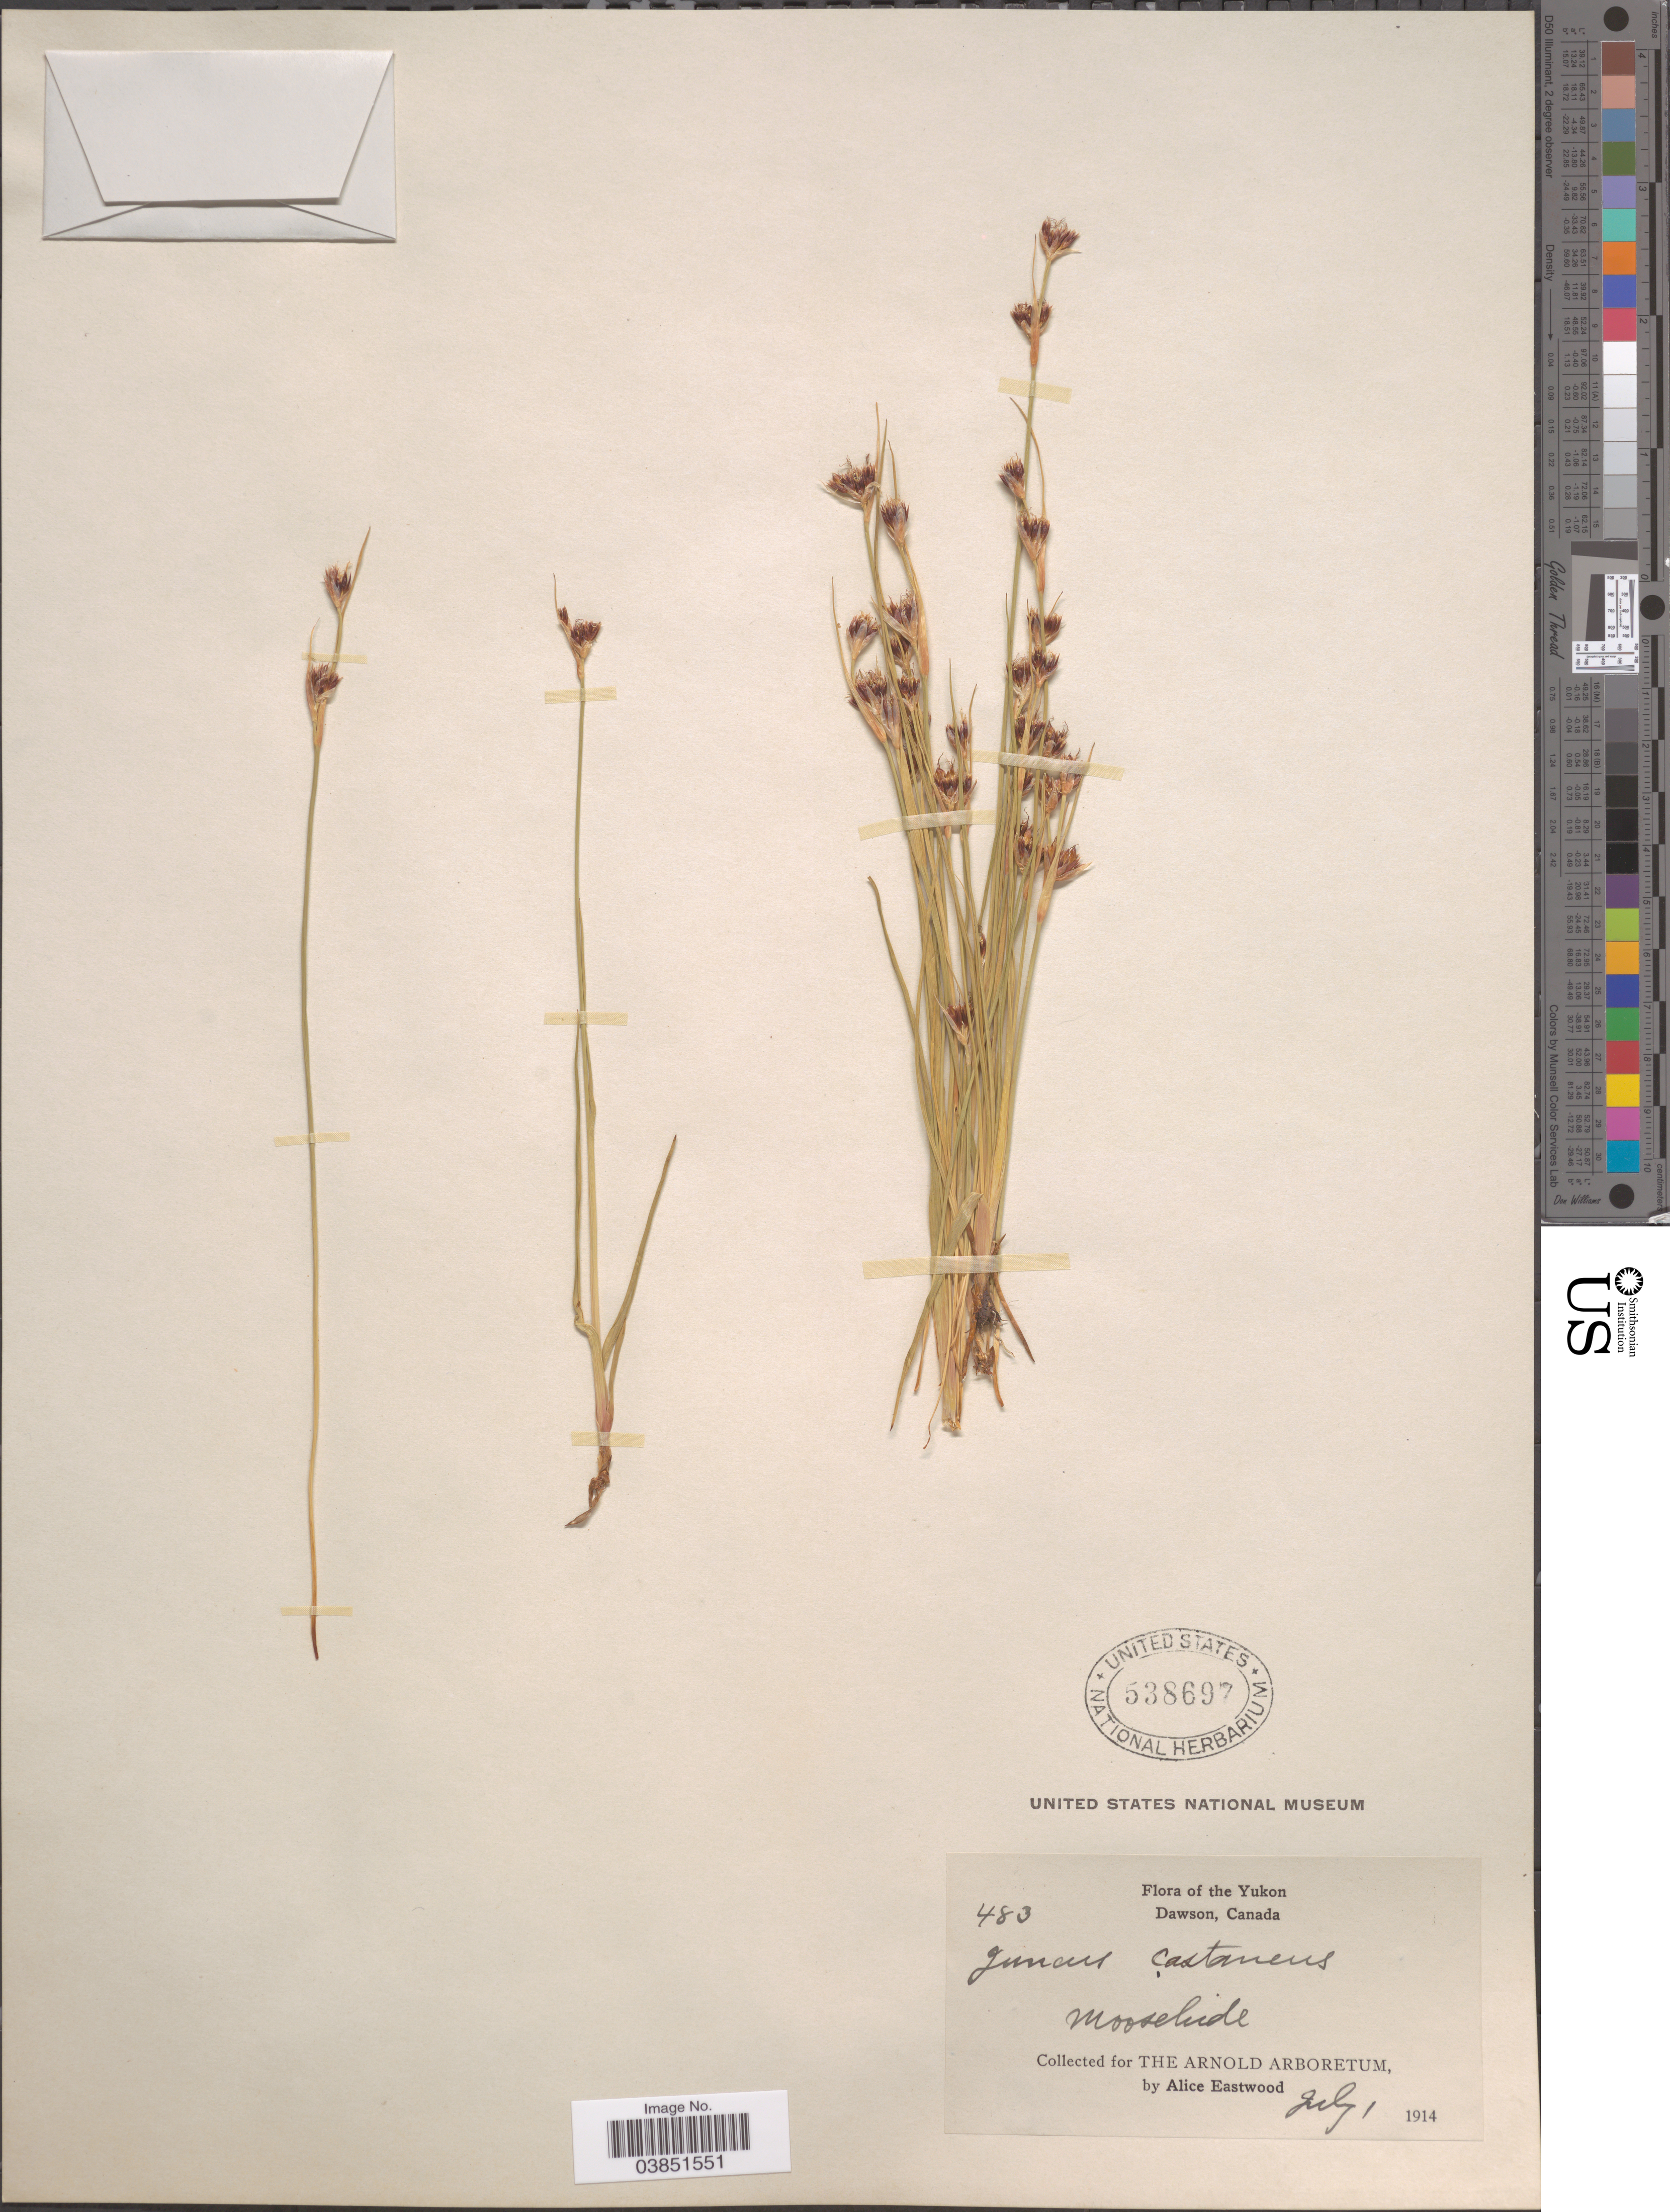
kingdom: Plantae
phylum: Tracheophyta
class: Liliopsida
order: Poales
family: Juncaceae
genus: Juncus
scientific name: Juncus castaneus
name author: Sm.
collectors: A. Eastwood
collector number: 483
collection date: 1914-07-01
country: Canada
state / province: Yukon Territory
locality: The Yukon. Dawson. Moosehide.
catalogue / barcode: US 538697